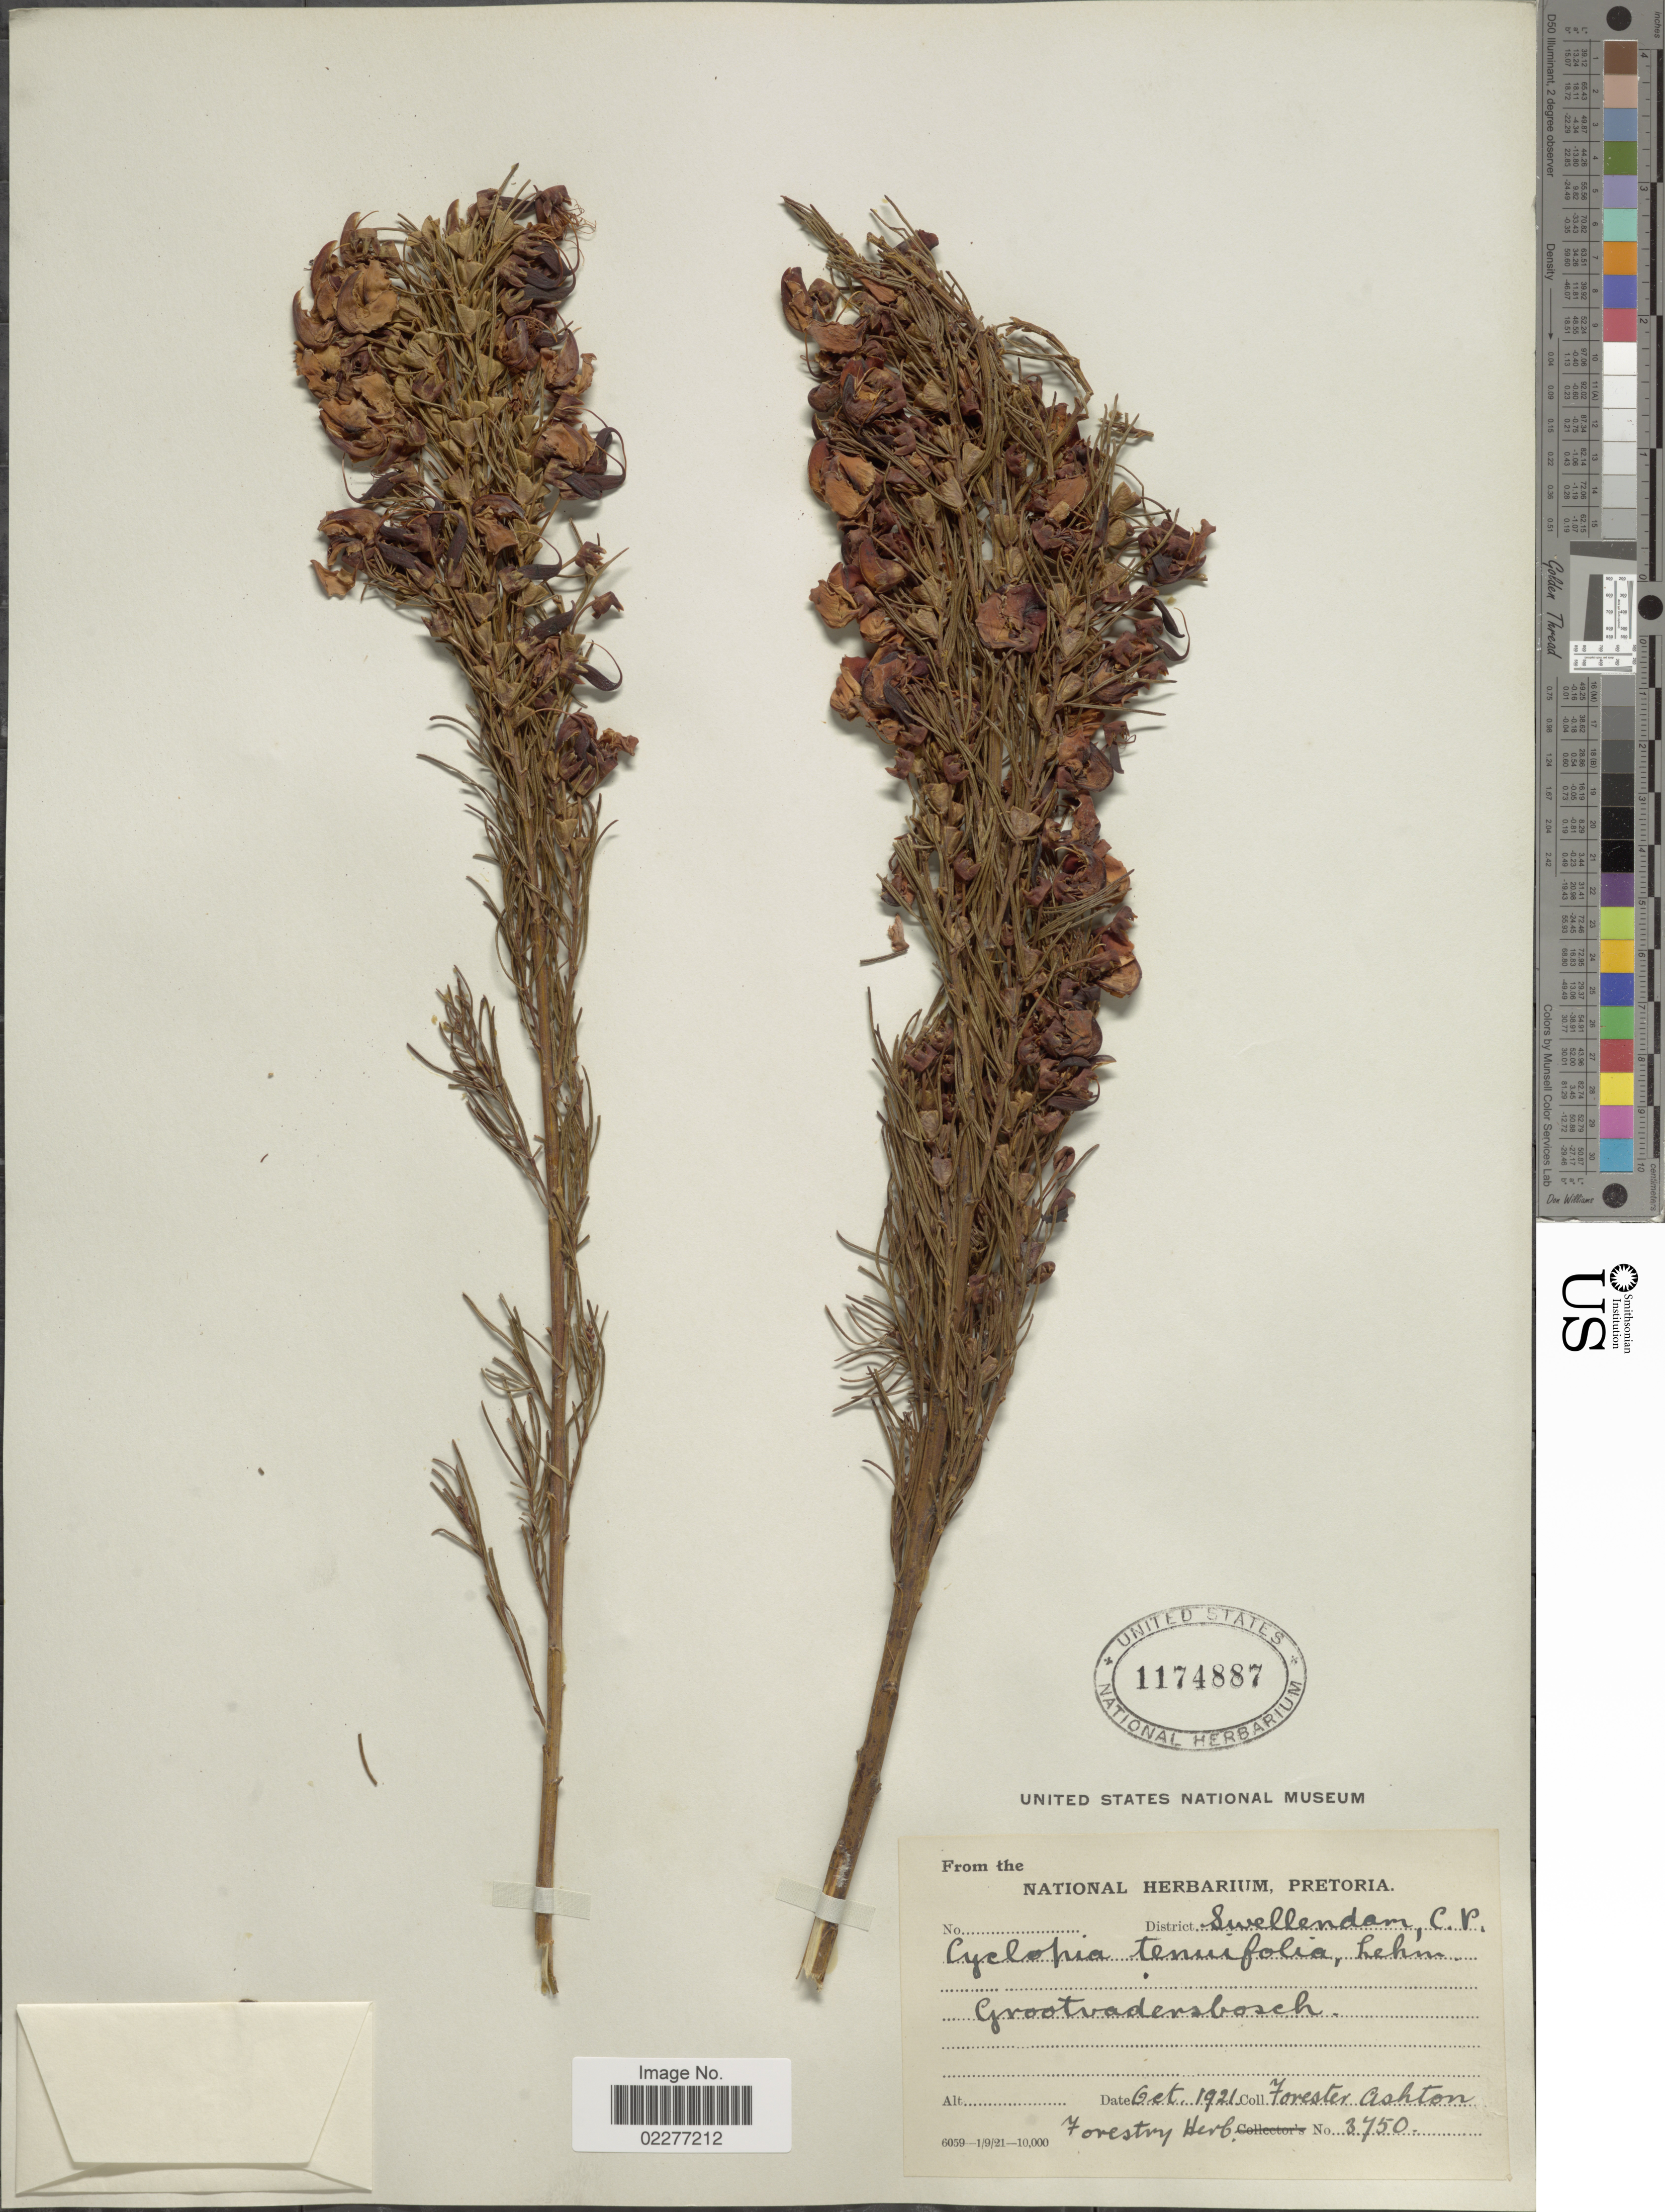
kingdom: Plantae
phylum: Tracheophyta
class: Magnoliopsida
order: Fabales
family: Fabaceae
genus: Cyclopia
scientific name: Cyclopia tenuifolia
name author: Lehm.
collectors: F. Ashton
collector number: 3750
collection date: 1921-10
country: South Africa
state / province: Western Cape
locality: Swellendam, Grootvadersbosh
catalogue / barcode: US 1174887